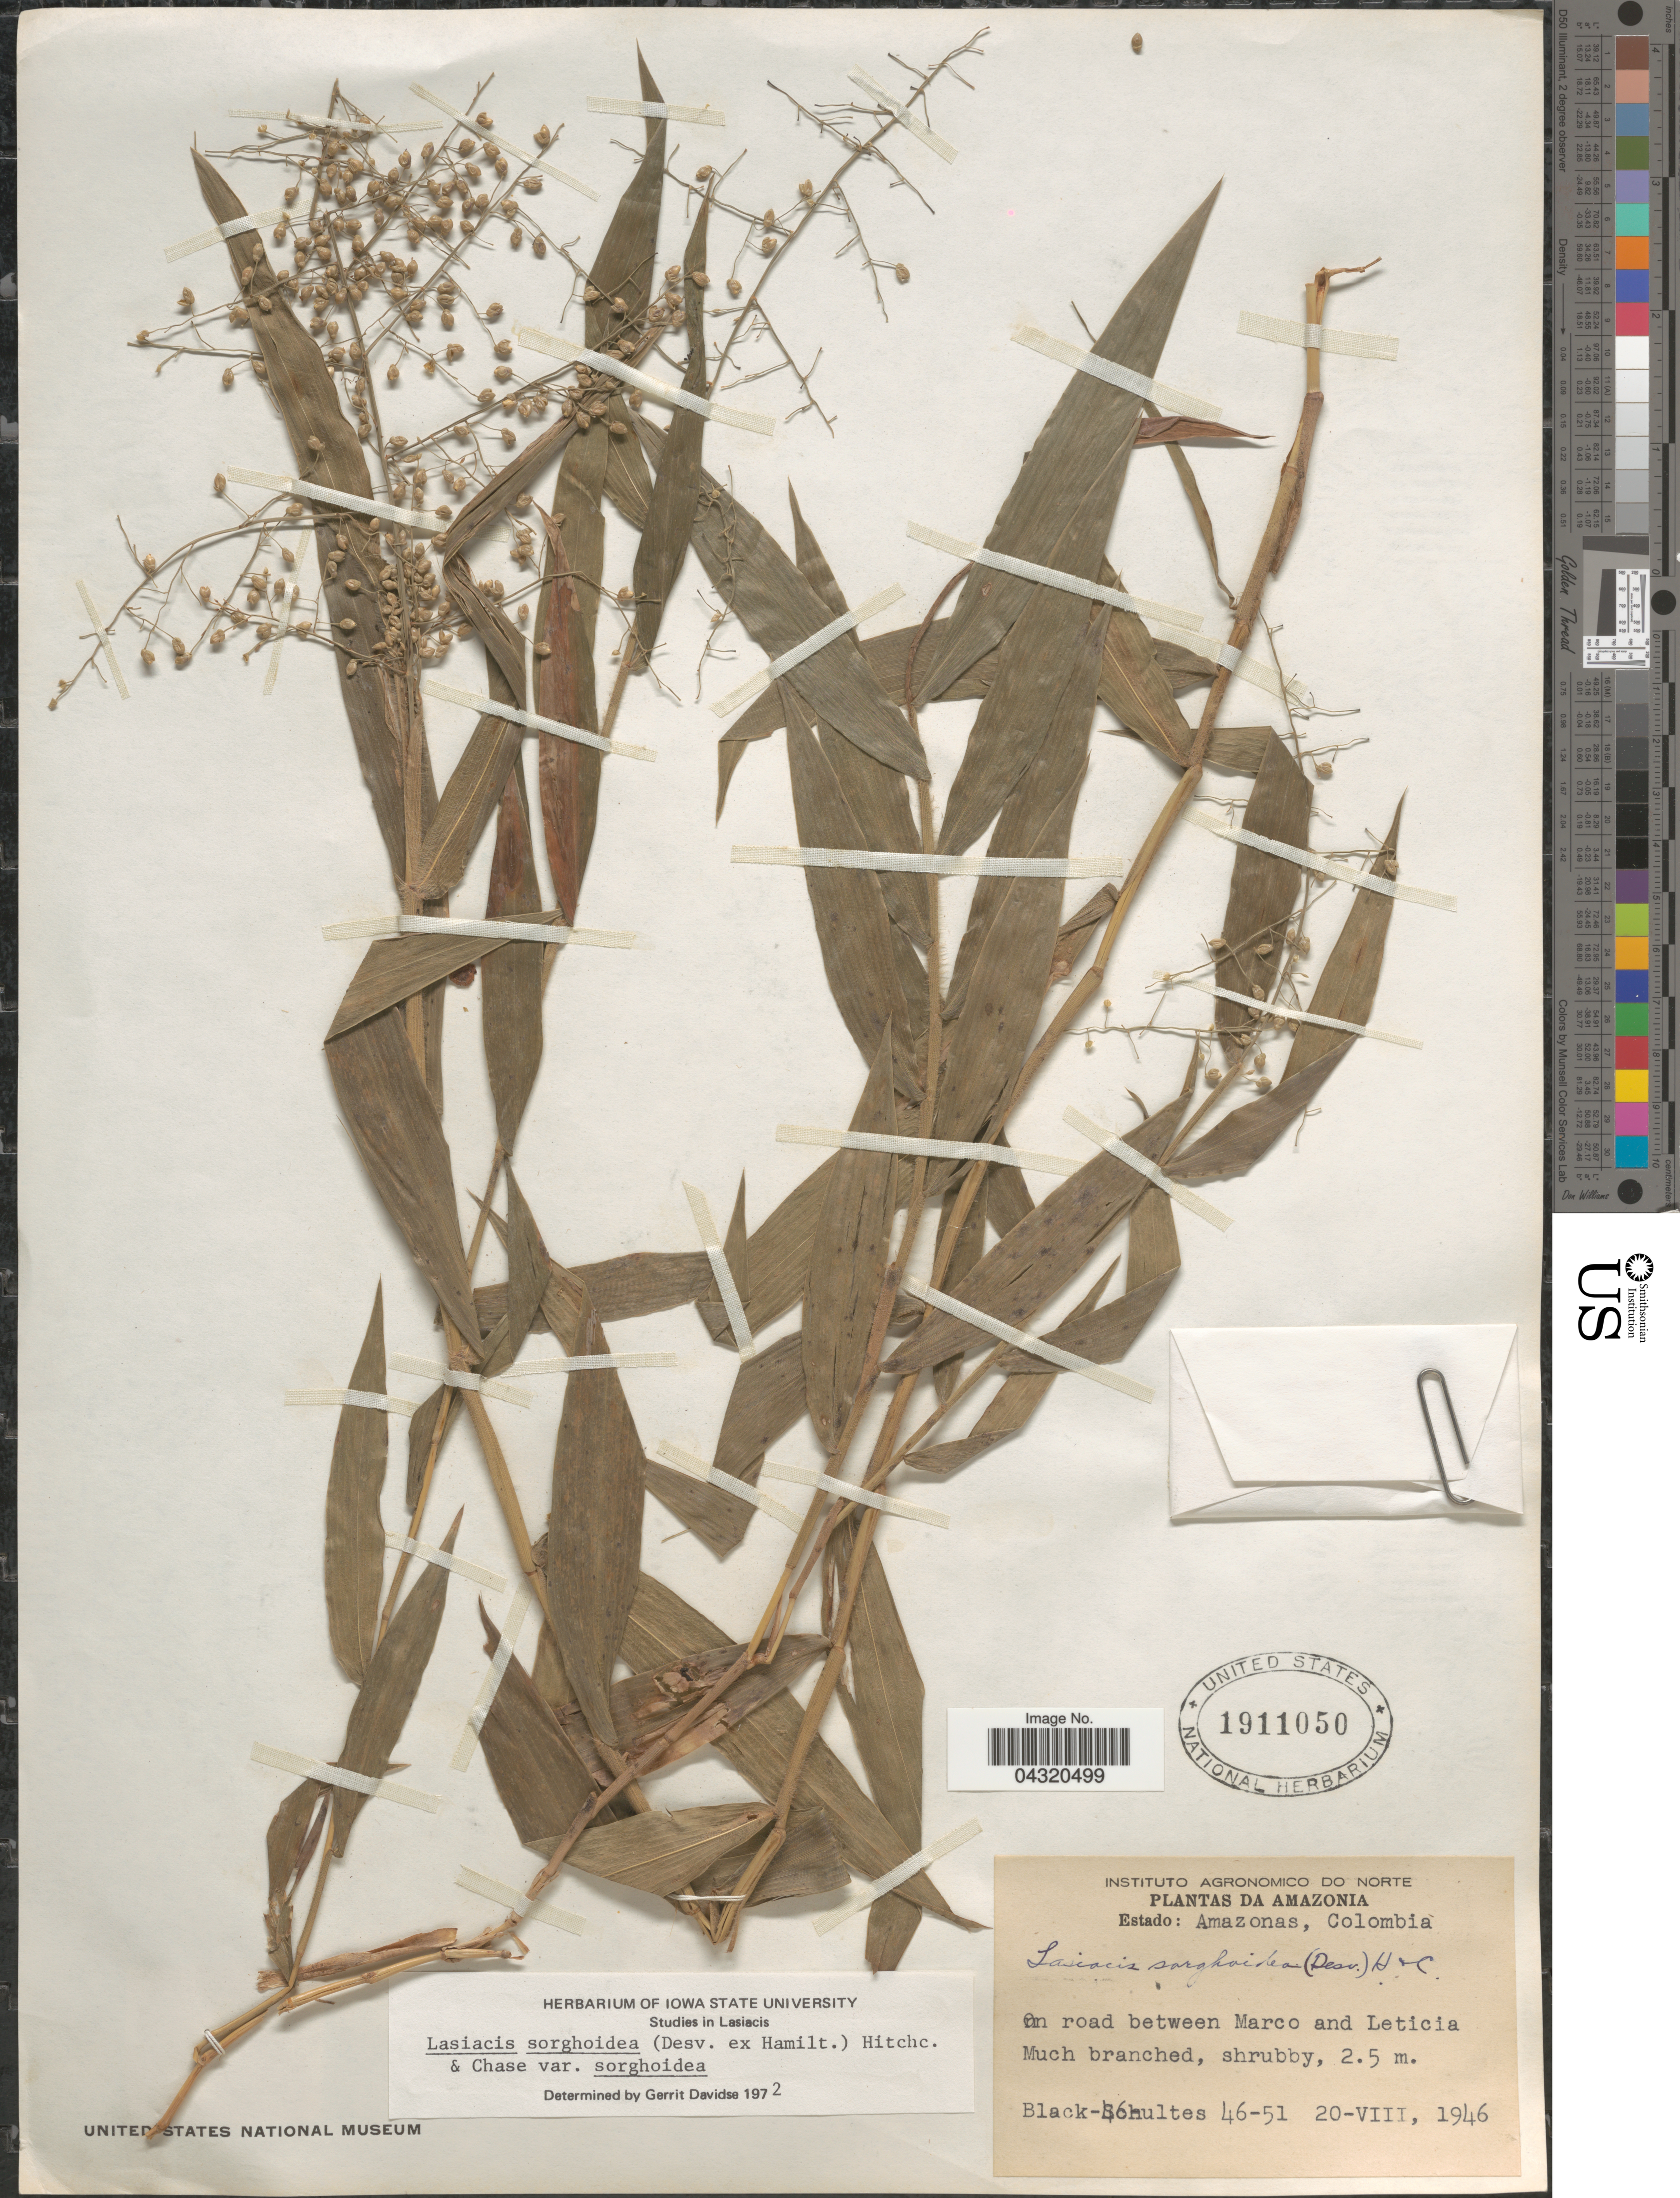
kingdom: Plantae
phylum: Tracheophyta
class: Liliopsida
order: Poales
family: Poaceae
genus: Lasiacis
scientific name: Lasiacis sorghoidea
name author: (Desv. ex Ham.) Hitchc. & Chase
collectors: -- Black & -- Schultes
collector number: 46-51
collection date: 1946-08-20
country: Colombia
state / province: Amazônas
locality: On road between Marco and Leticia.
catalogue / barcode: US 1911050